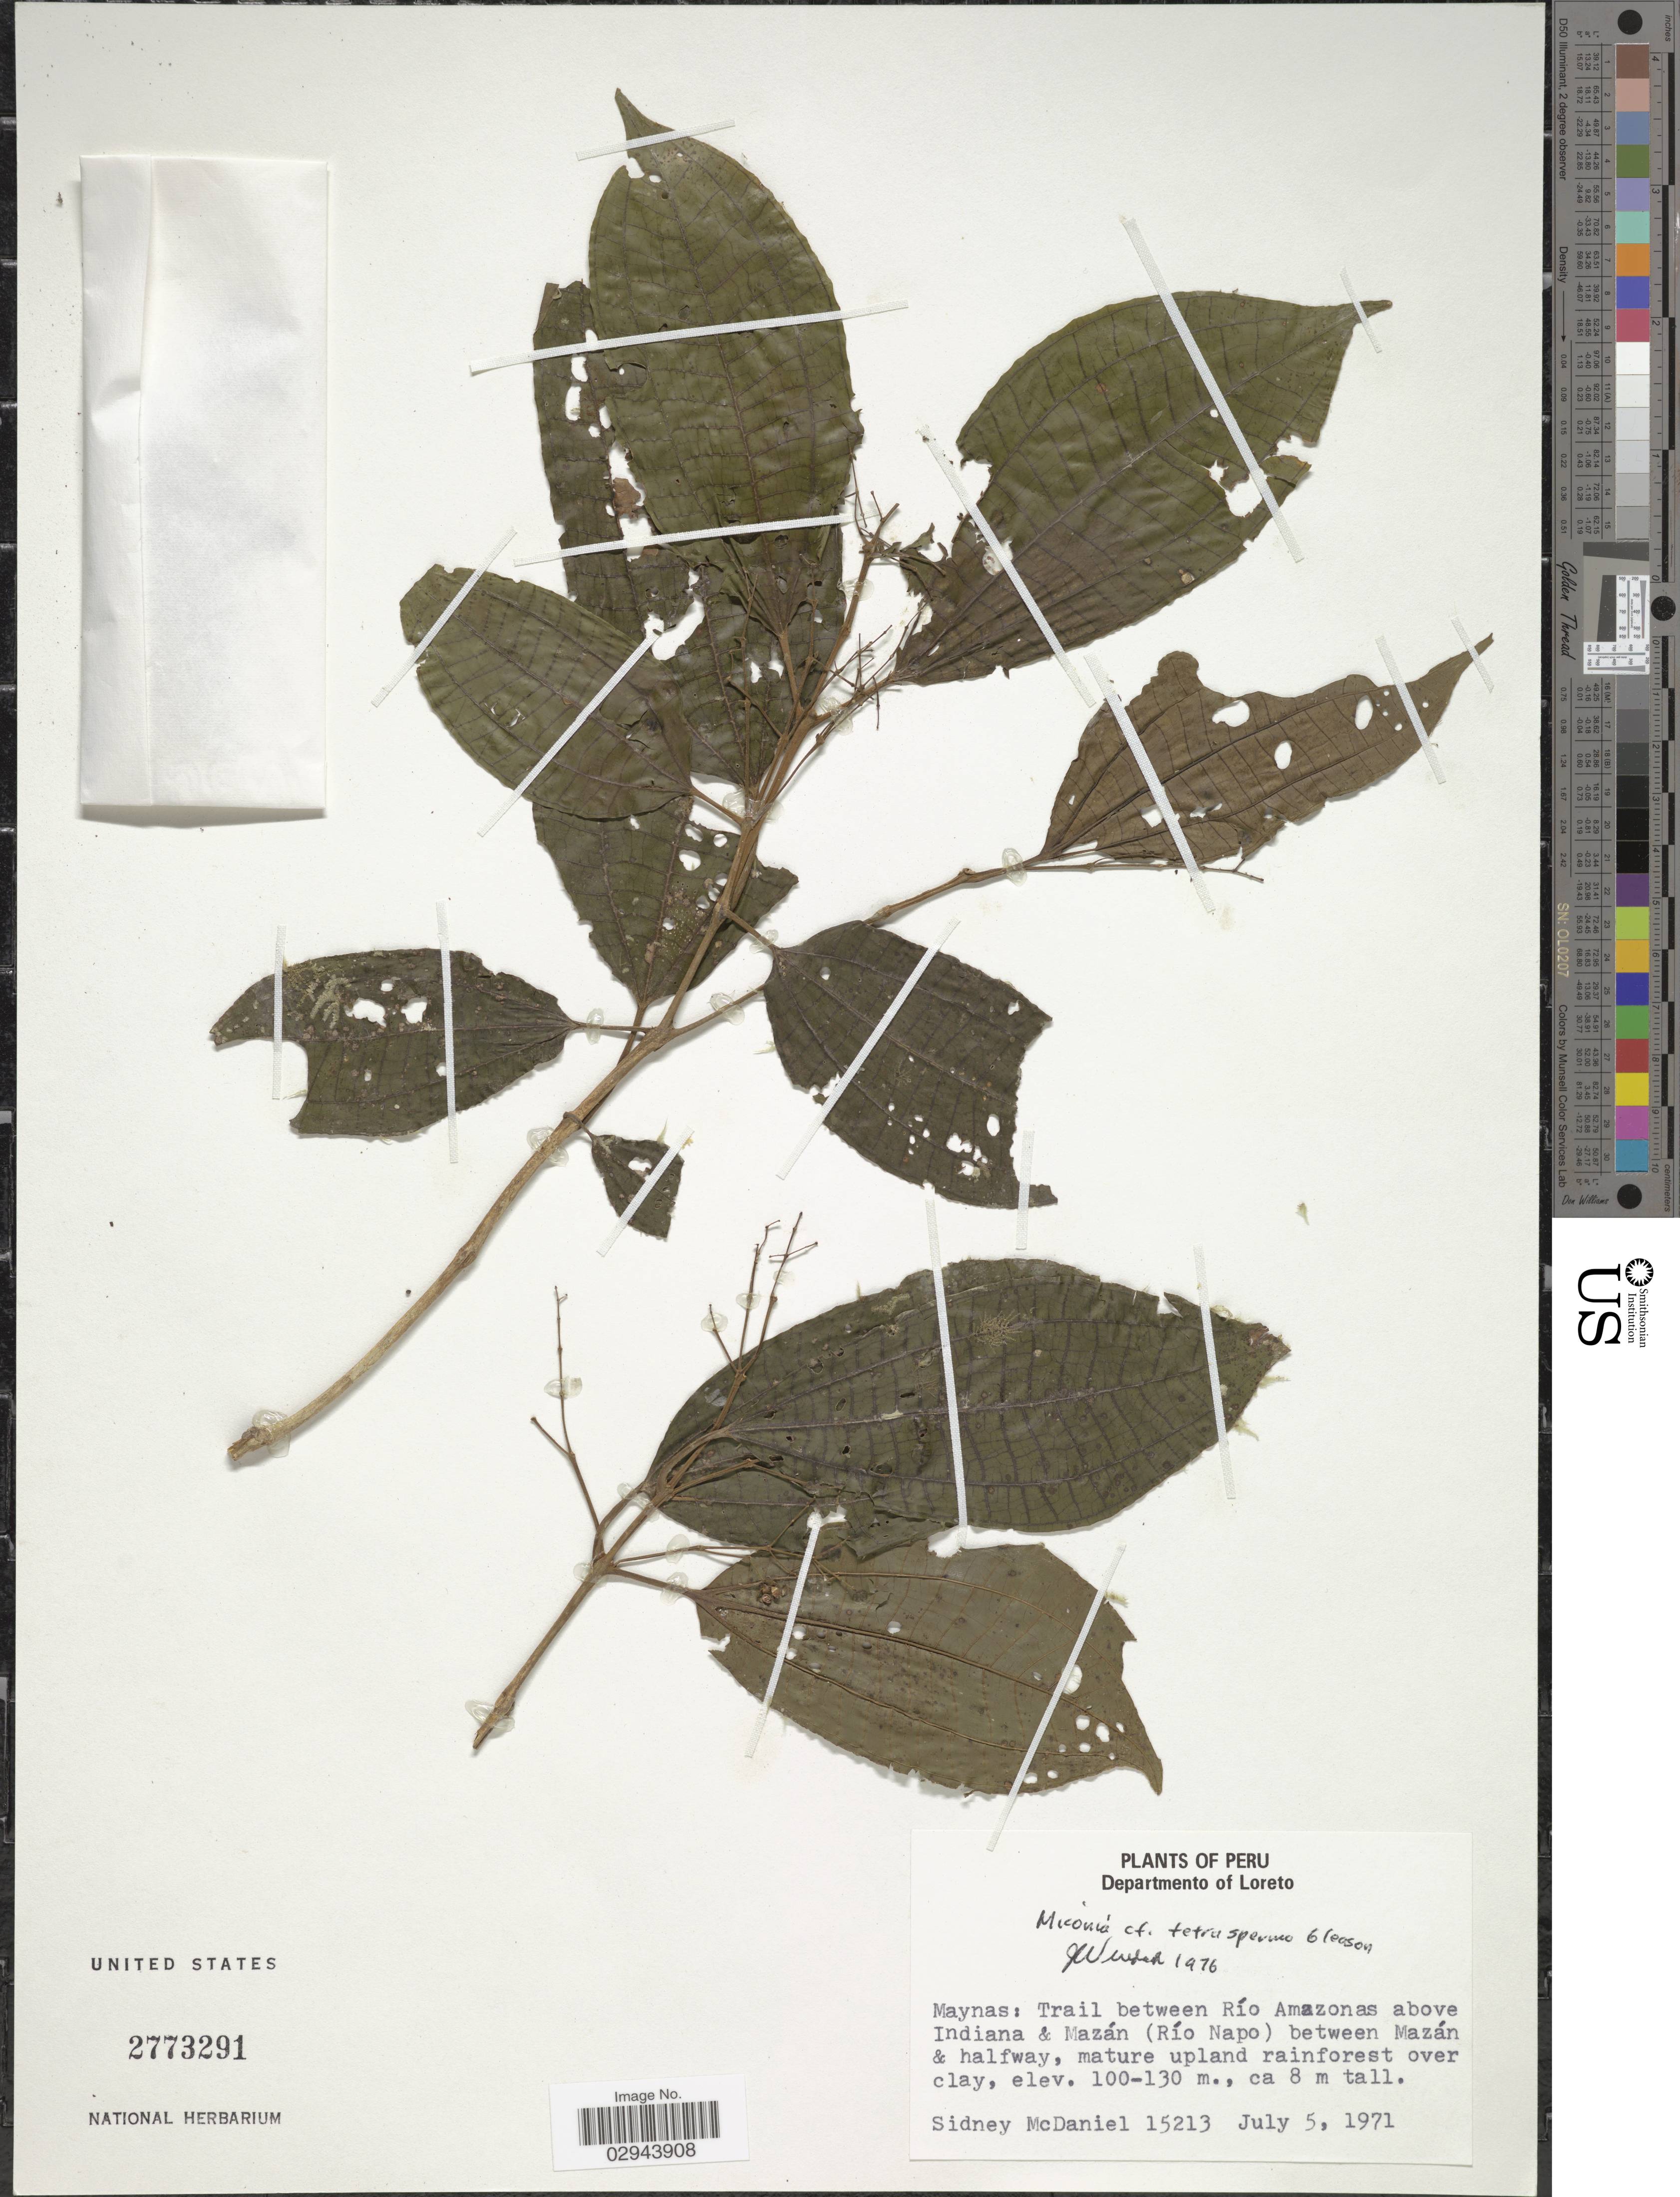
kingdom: Plantae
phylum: Tracheophyta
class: Magnoliopsida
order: Myrtales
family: Melastomataceae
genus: Miconia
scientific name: Miconia tetrasperma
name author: Gleason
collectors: S. McDaniel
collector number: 15213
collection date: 1971-07-05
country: Peru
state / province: Loreto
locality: Departmento of Loreto. Maynas: Trail between Río Amazonas above Indiana & Mazán (Río Napo) between Mazán & halfway.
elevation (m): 100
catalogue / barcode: US 2773291